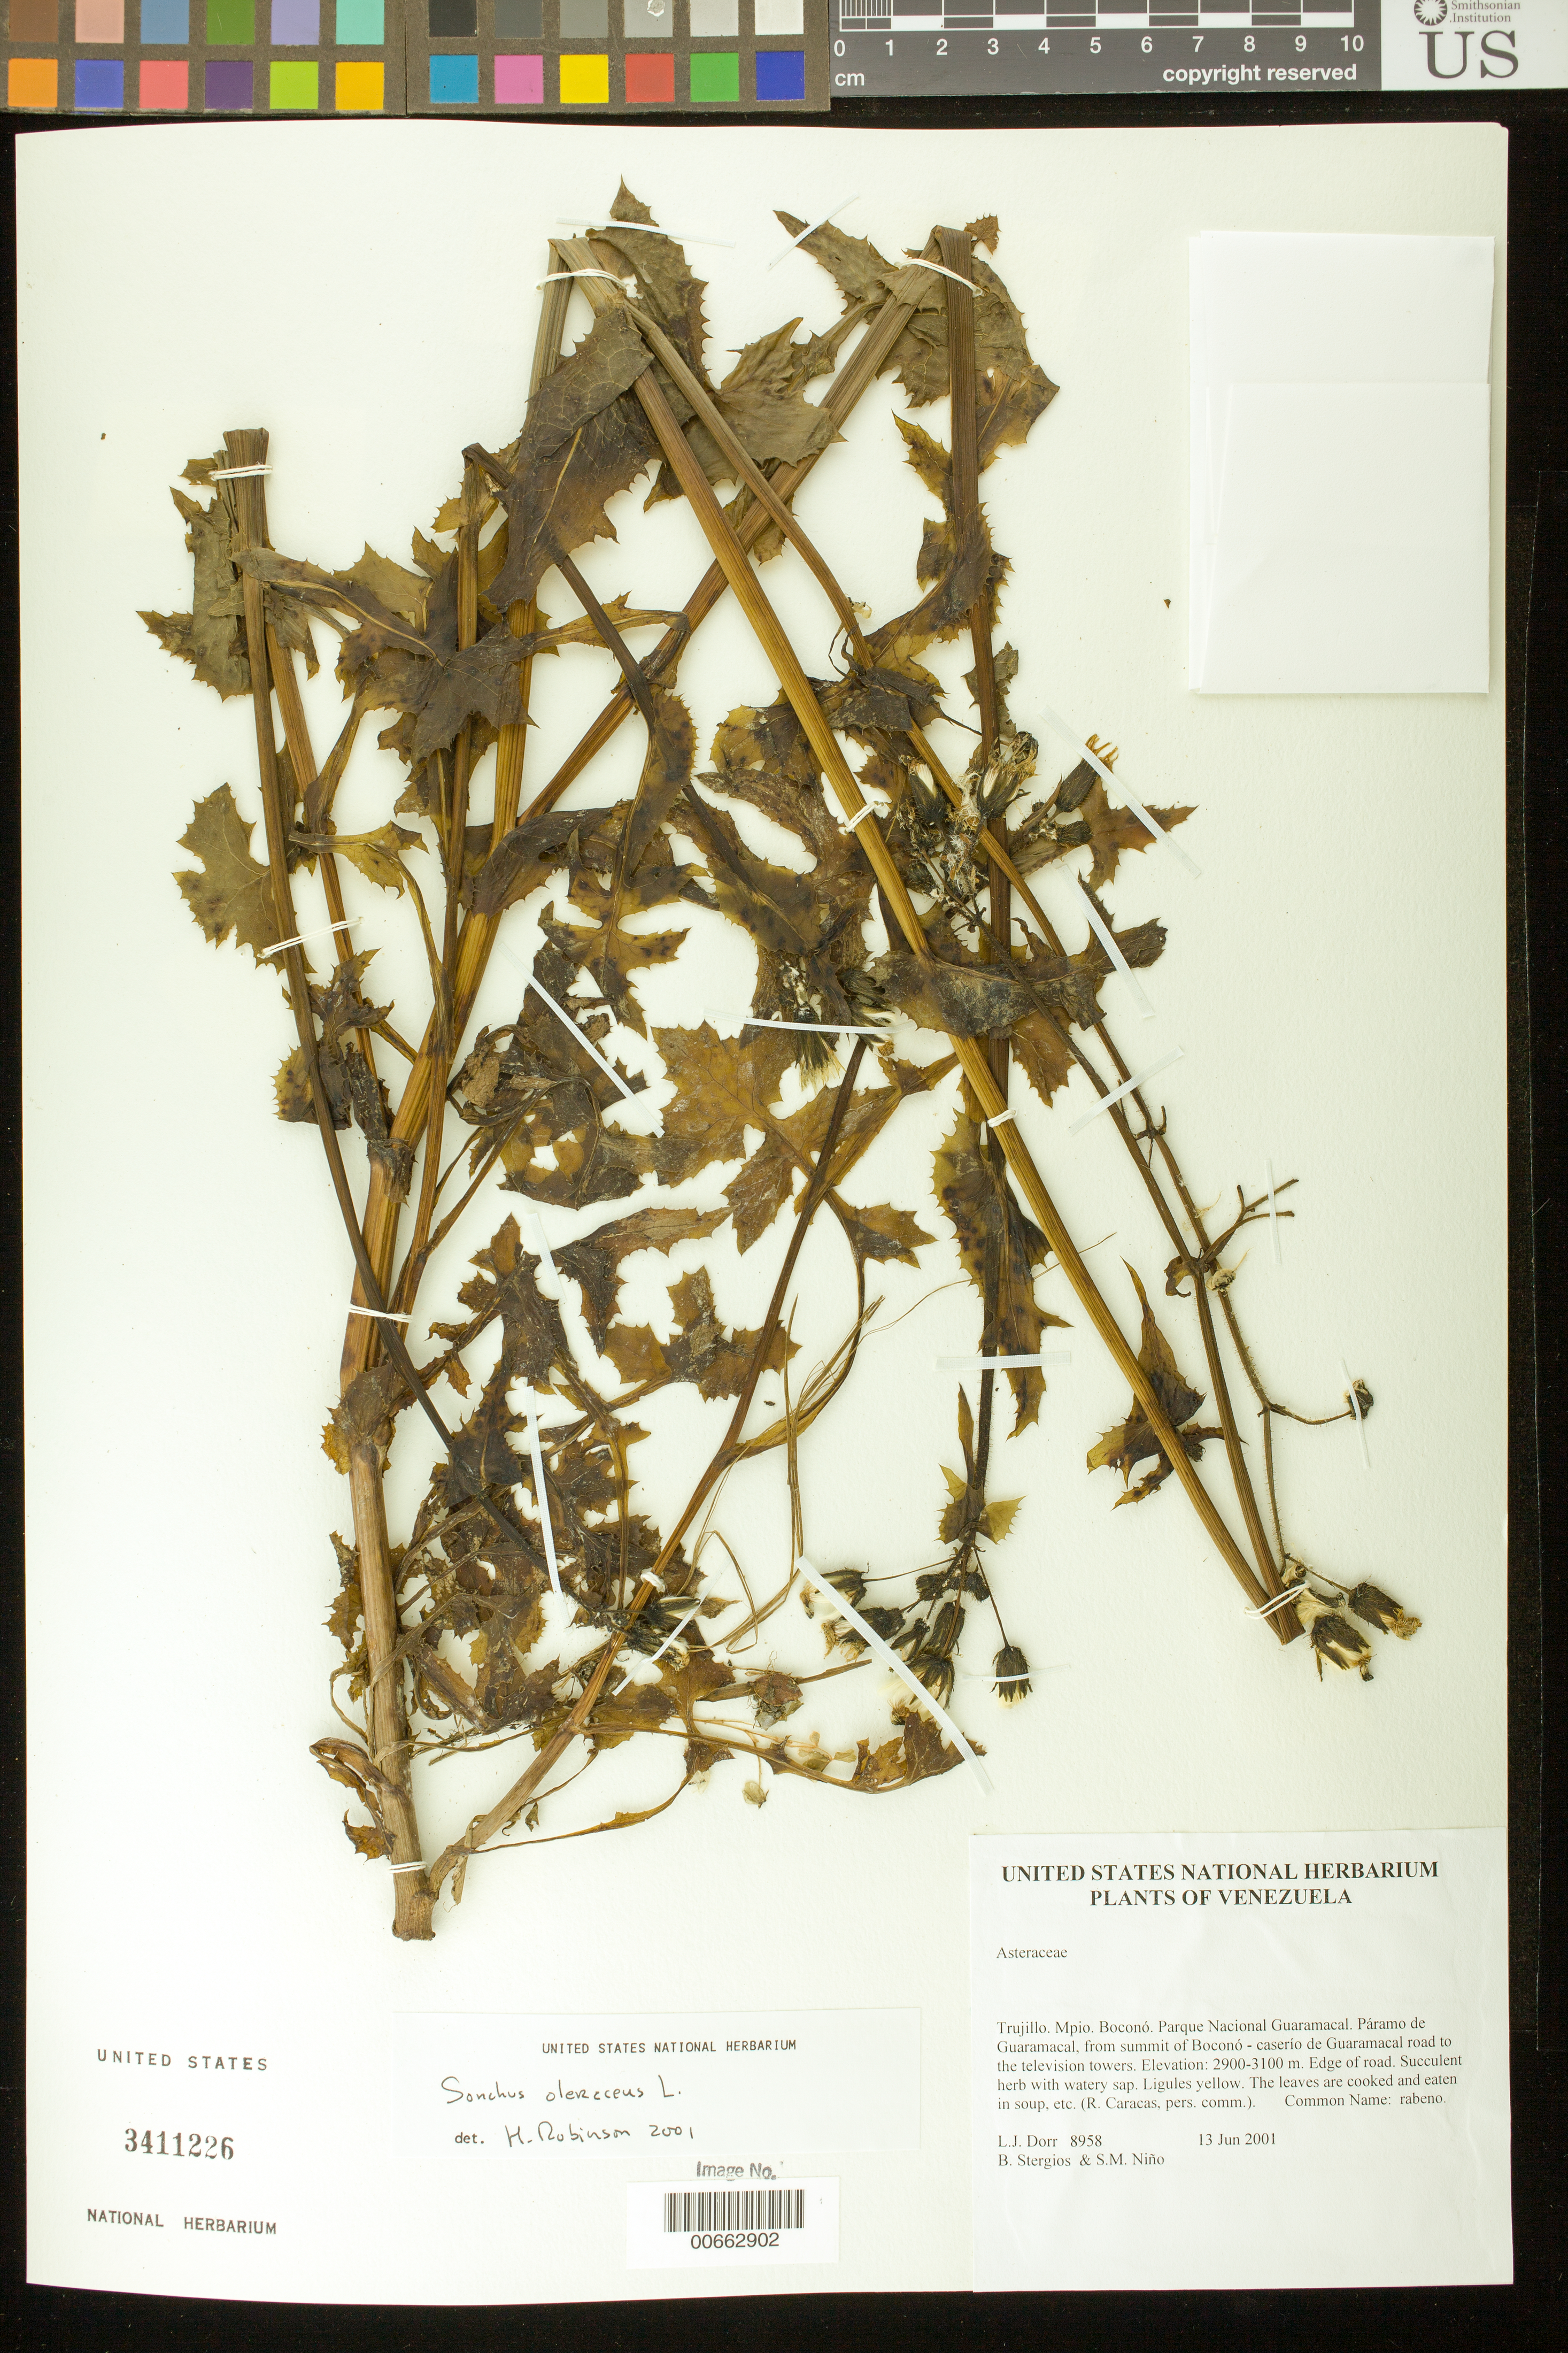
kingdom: Plantae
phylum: Tracheophyta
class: Magnoliopsida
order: Asterales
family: Asteraceae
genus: Sonchus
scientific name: Sonchus oleraceus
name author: L.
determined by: Robinson, Harold E., (US)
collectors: L. J. Dorr, B. G. Stergios & S. M. Niño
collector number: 8958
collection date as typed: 13 Jun 2001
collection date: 2001-06-13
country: Venezuela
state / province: Trujillo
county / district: Boconó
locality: Parque Nacional Guaramacal. Páramo de Guaramacal, from summit of Boconó-caserío de Guaramacal road to the television towers.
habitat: Edge of road.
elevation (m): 2900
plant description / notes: Common name: rabeno; AAU, CAS, CTES, F, PORT, TEX, US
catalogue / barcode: US 3411226